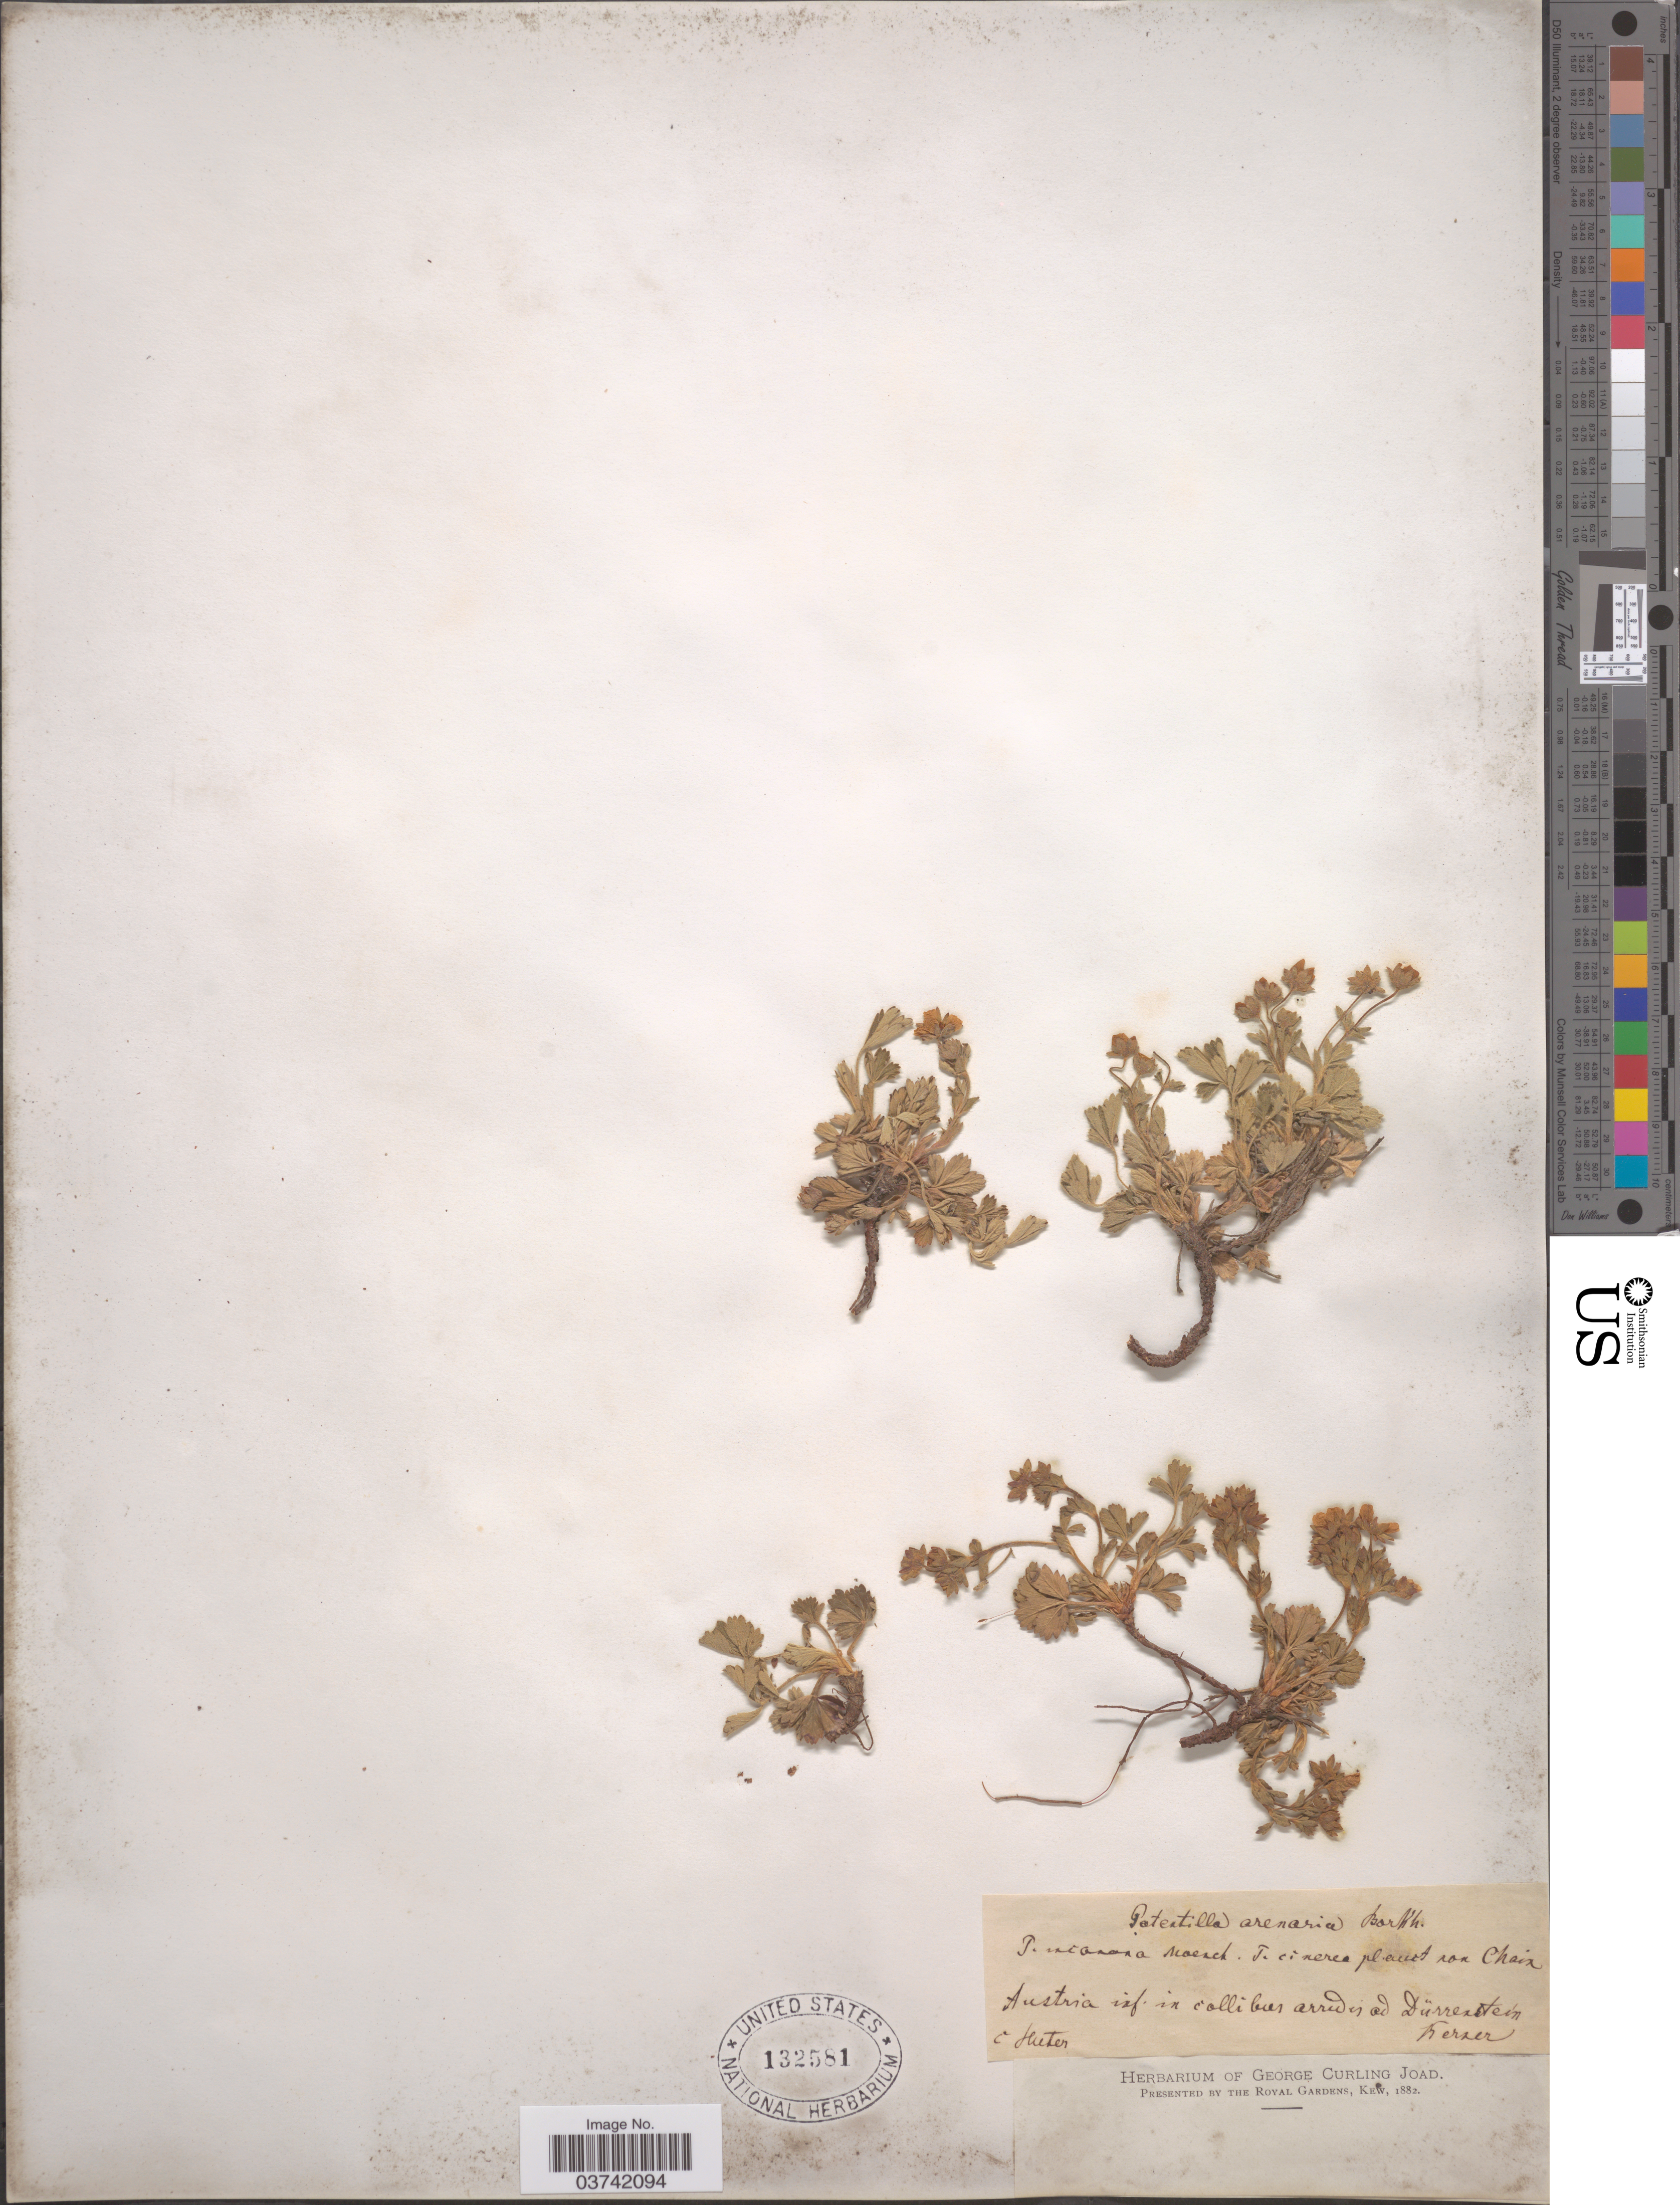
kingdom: Plantae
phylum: Tracheophyta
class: Magnoliopsida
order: Rosales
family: Rosaceae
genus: Potentilla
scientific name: Potentilla arenaria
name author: Borkh. et al.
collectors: -. Huter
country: Austria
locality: Austria inf. in collibus arrudis ad Dürrensteín Berzer. [interpreted]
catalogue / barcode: US 132581